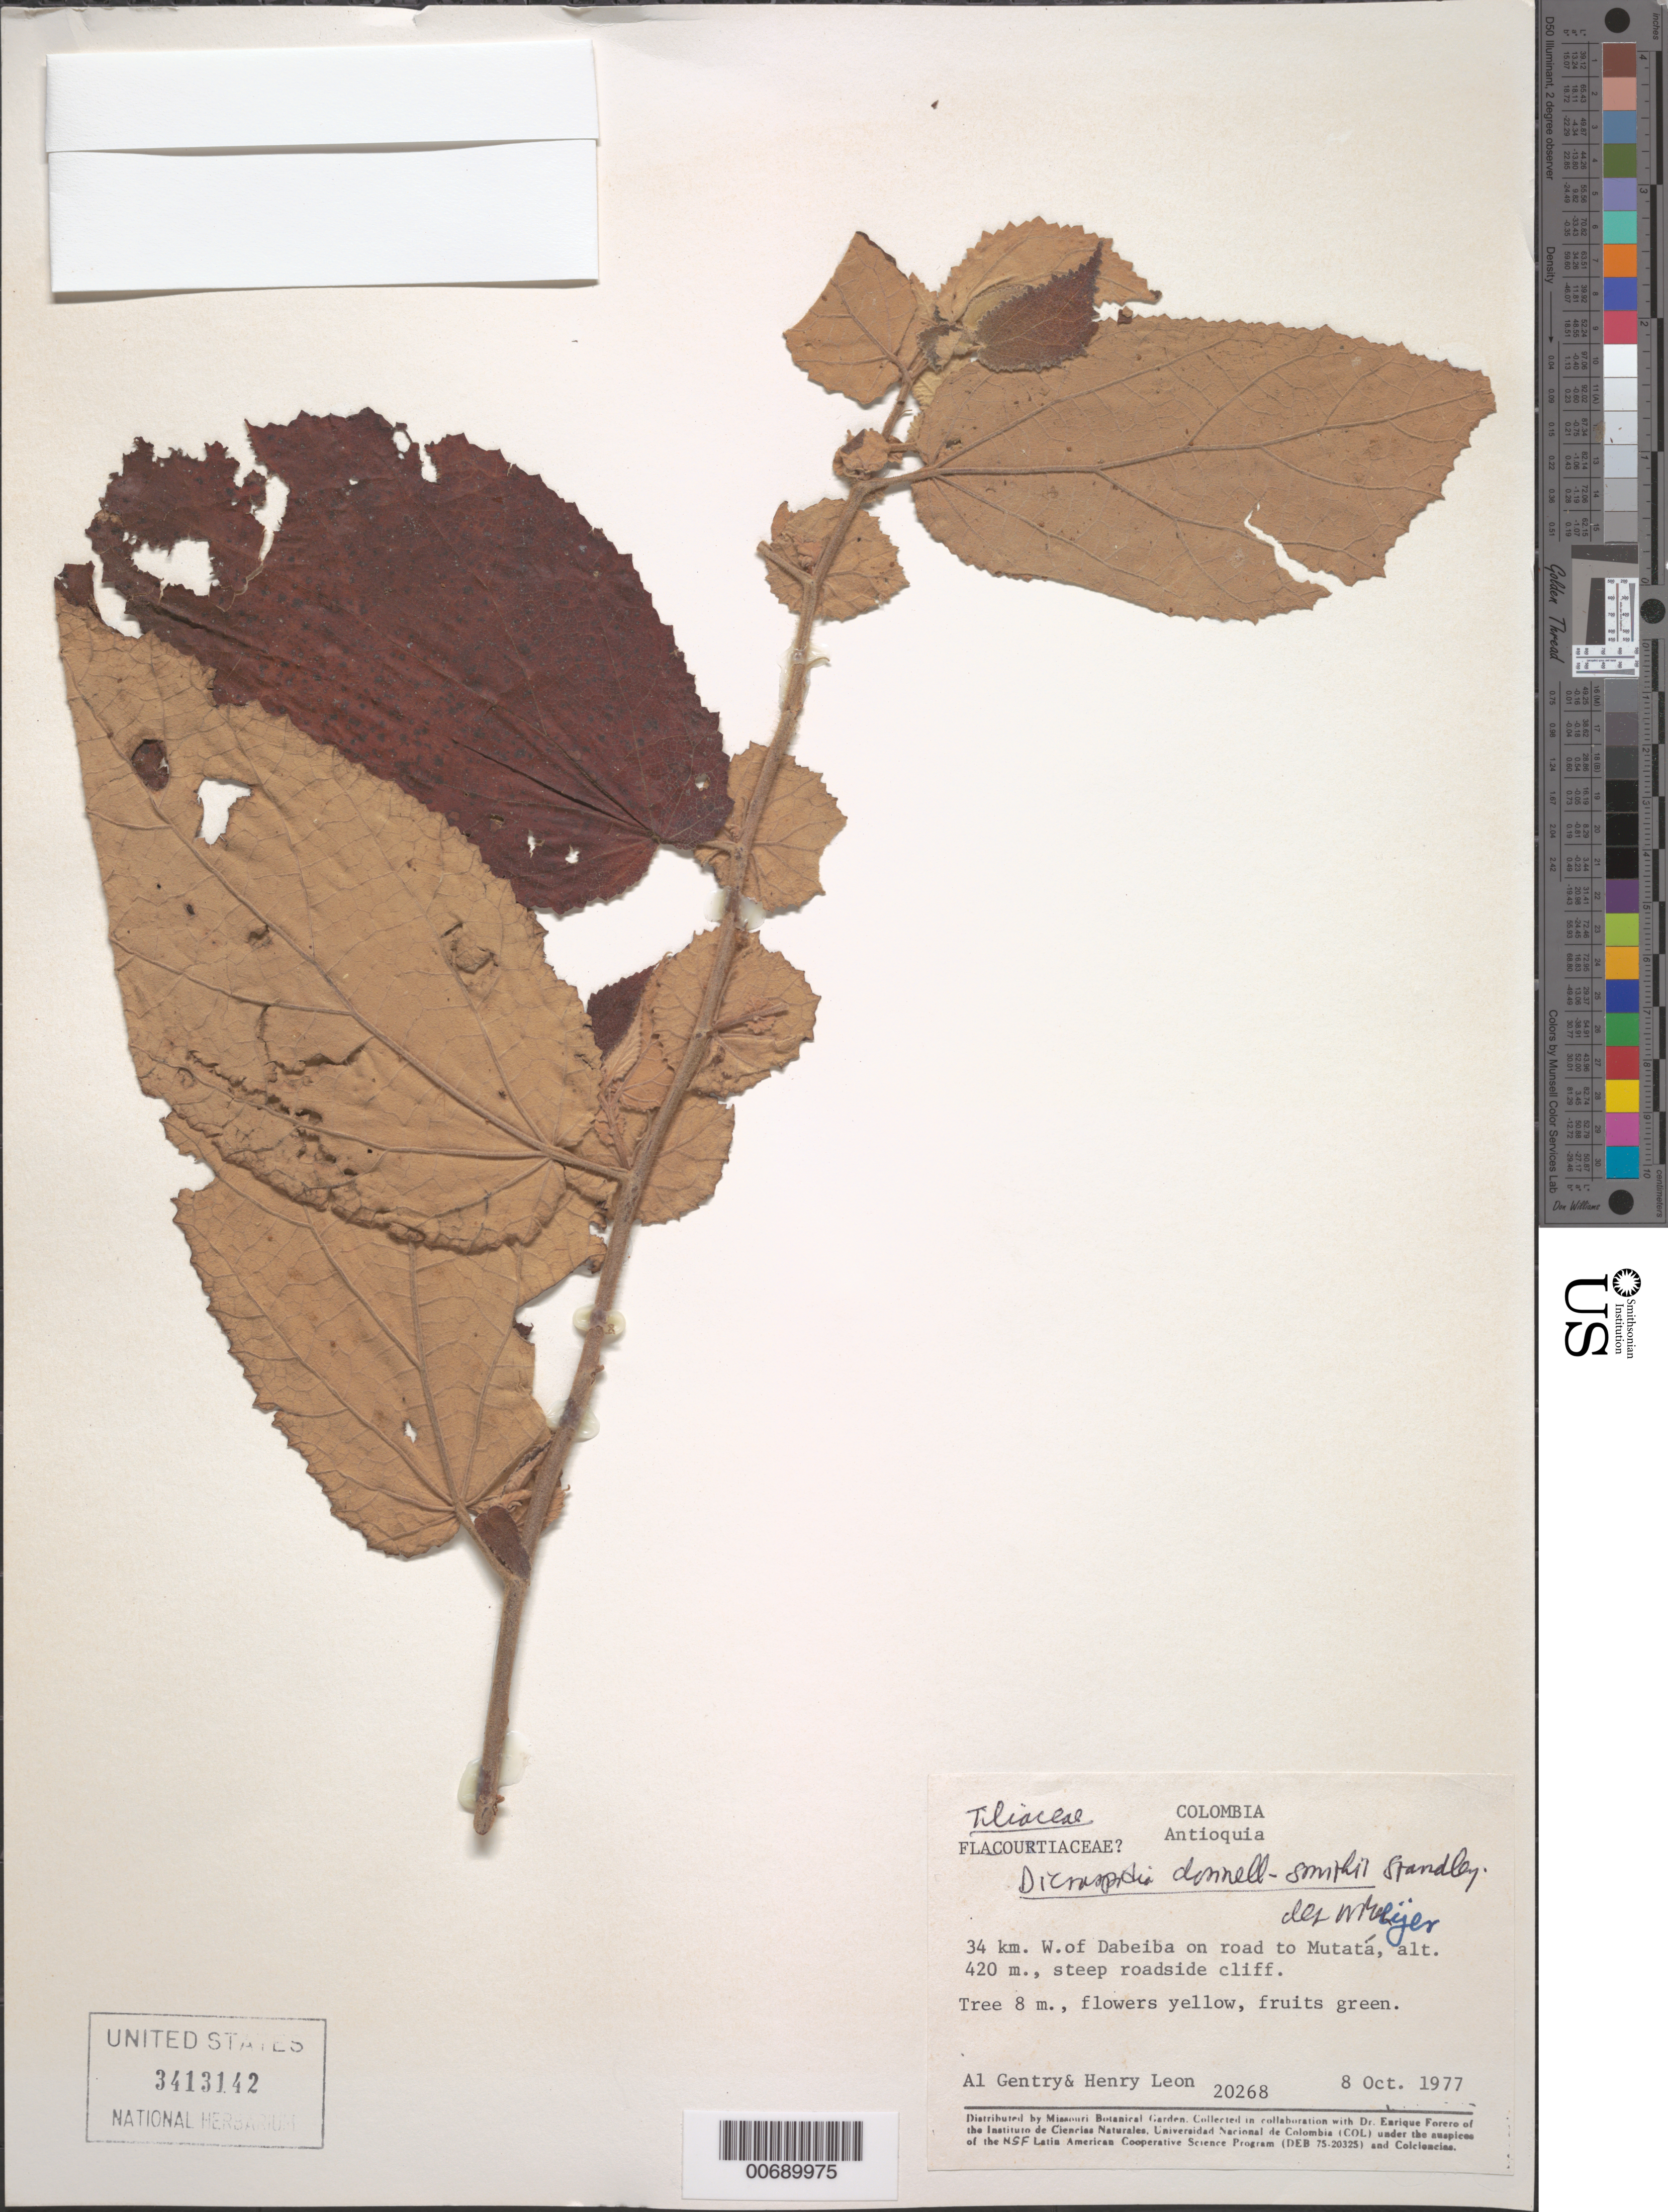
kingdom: Plantae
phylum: Tracheophyta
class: Magnoliopsida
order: Malvales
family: Muntingiaceae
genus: Dicraspidia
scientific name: Dicraspidia donnell-smithii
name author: Standl.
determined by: Liesner, R. L.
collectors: A. H. Gentry & Henry Leon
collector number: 20268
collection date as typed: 08 Oct 1977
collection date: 1977-10-08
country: Colombia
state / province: Antioquia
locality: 34 km NW of Dabeiba on road to Mutatá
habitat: Steep roadside cliff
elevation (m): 420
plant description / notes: MO, US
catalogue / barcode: US 3413142